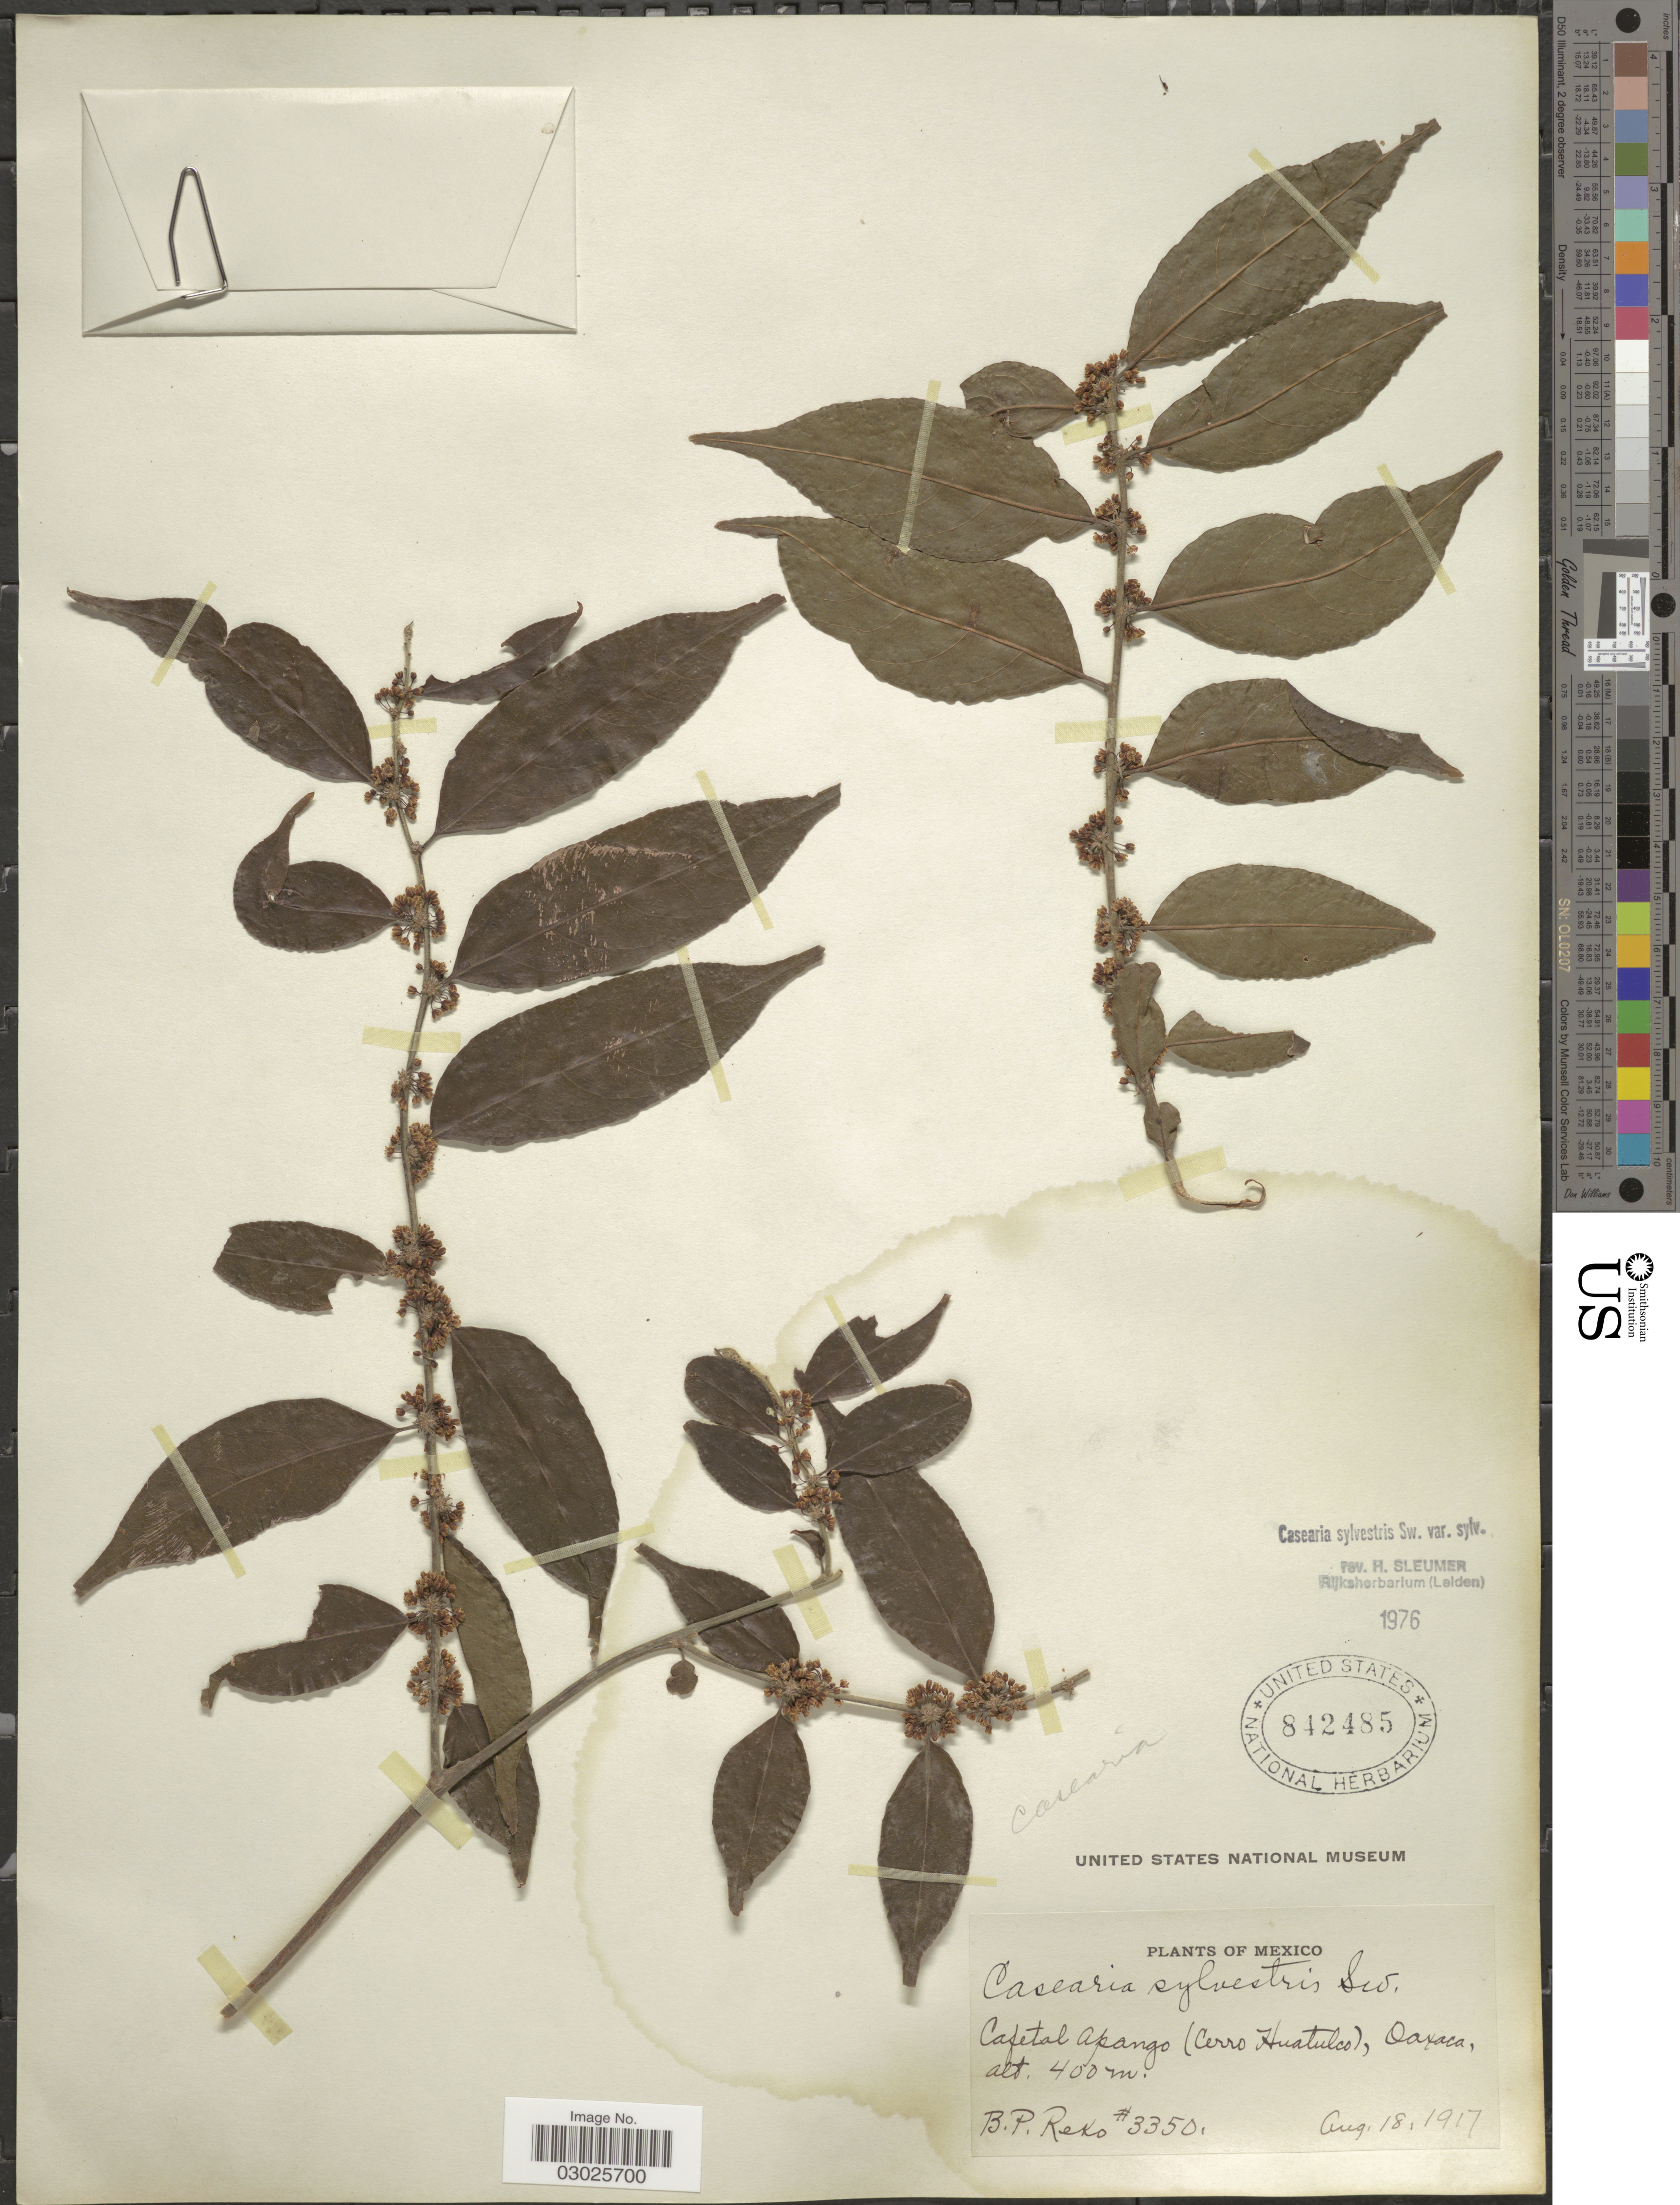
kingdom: Plantae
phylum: Tracheophyta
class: Magnoliopsida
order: Malpighiales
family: Salicaceae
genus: Casearia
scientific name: Casearia sylvestris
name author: Sw.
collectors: B. P. Reko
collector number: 3350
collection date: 1917-08-18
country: Mexico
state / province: Oaxaca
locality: Cafetal Apango (Cerro Huatulco).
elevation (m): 400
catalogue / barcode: US 842485